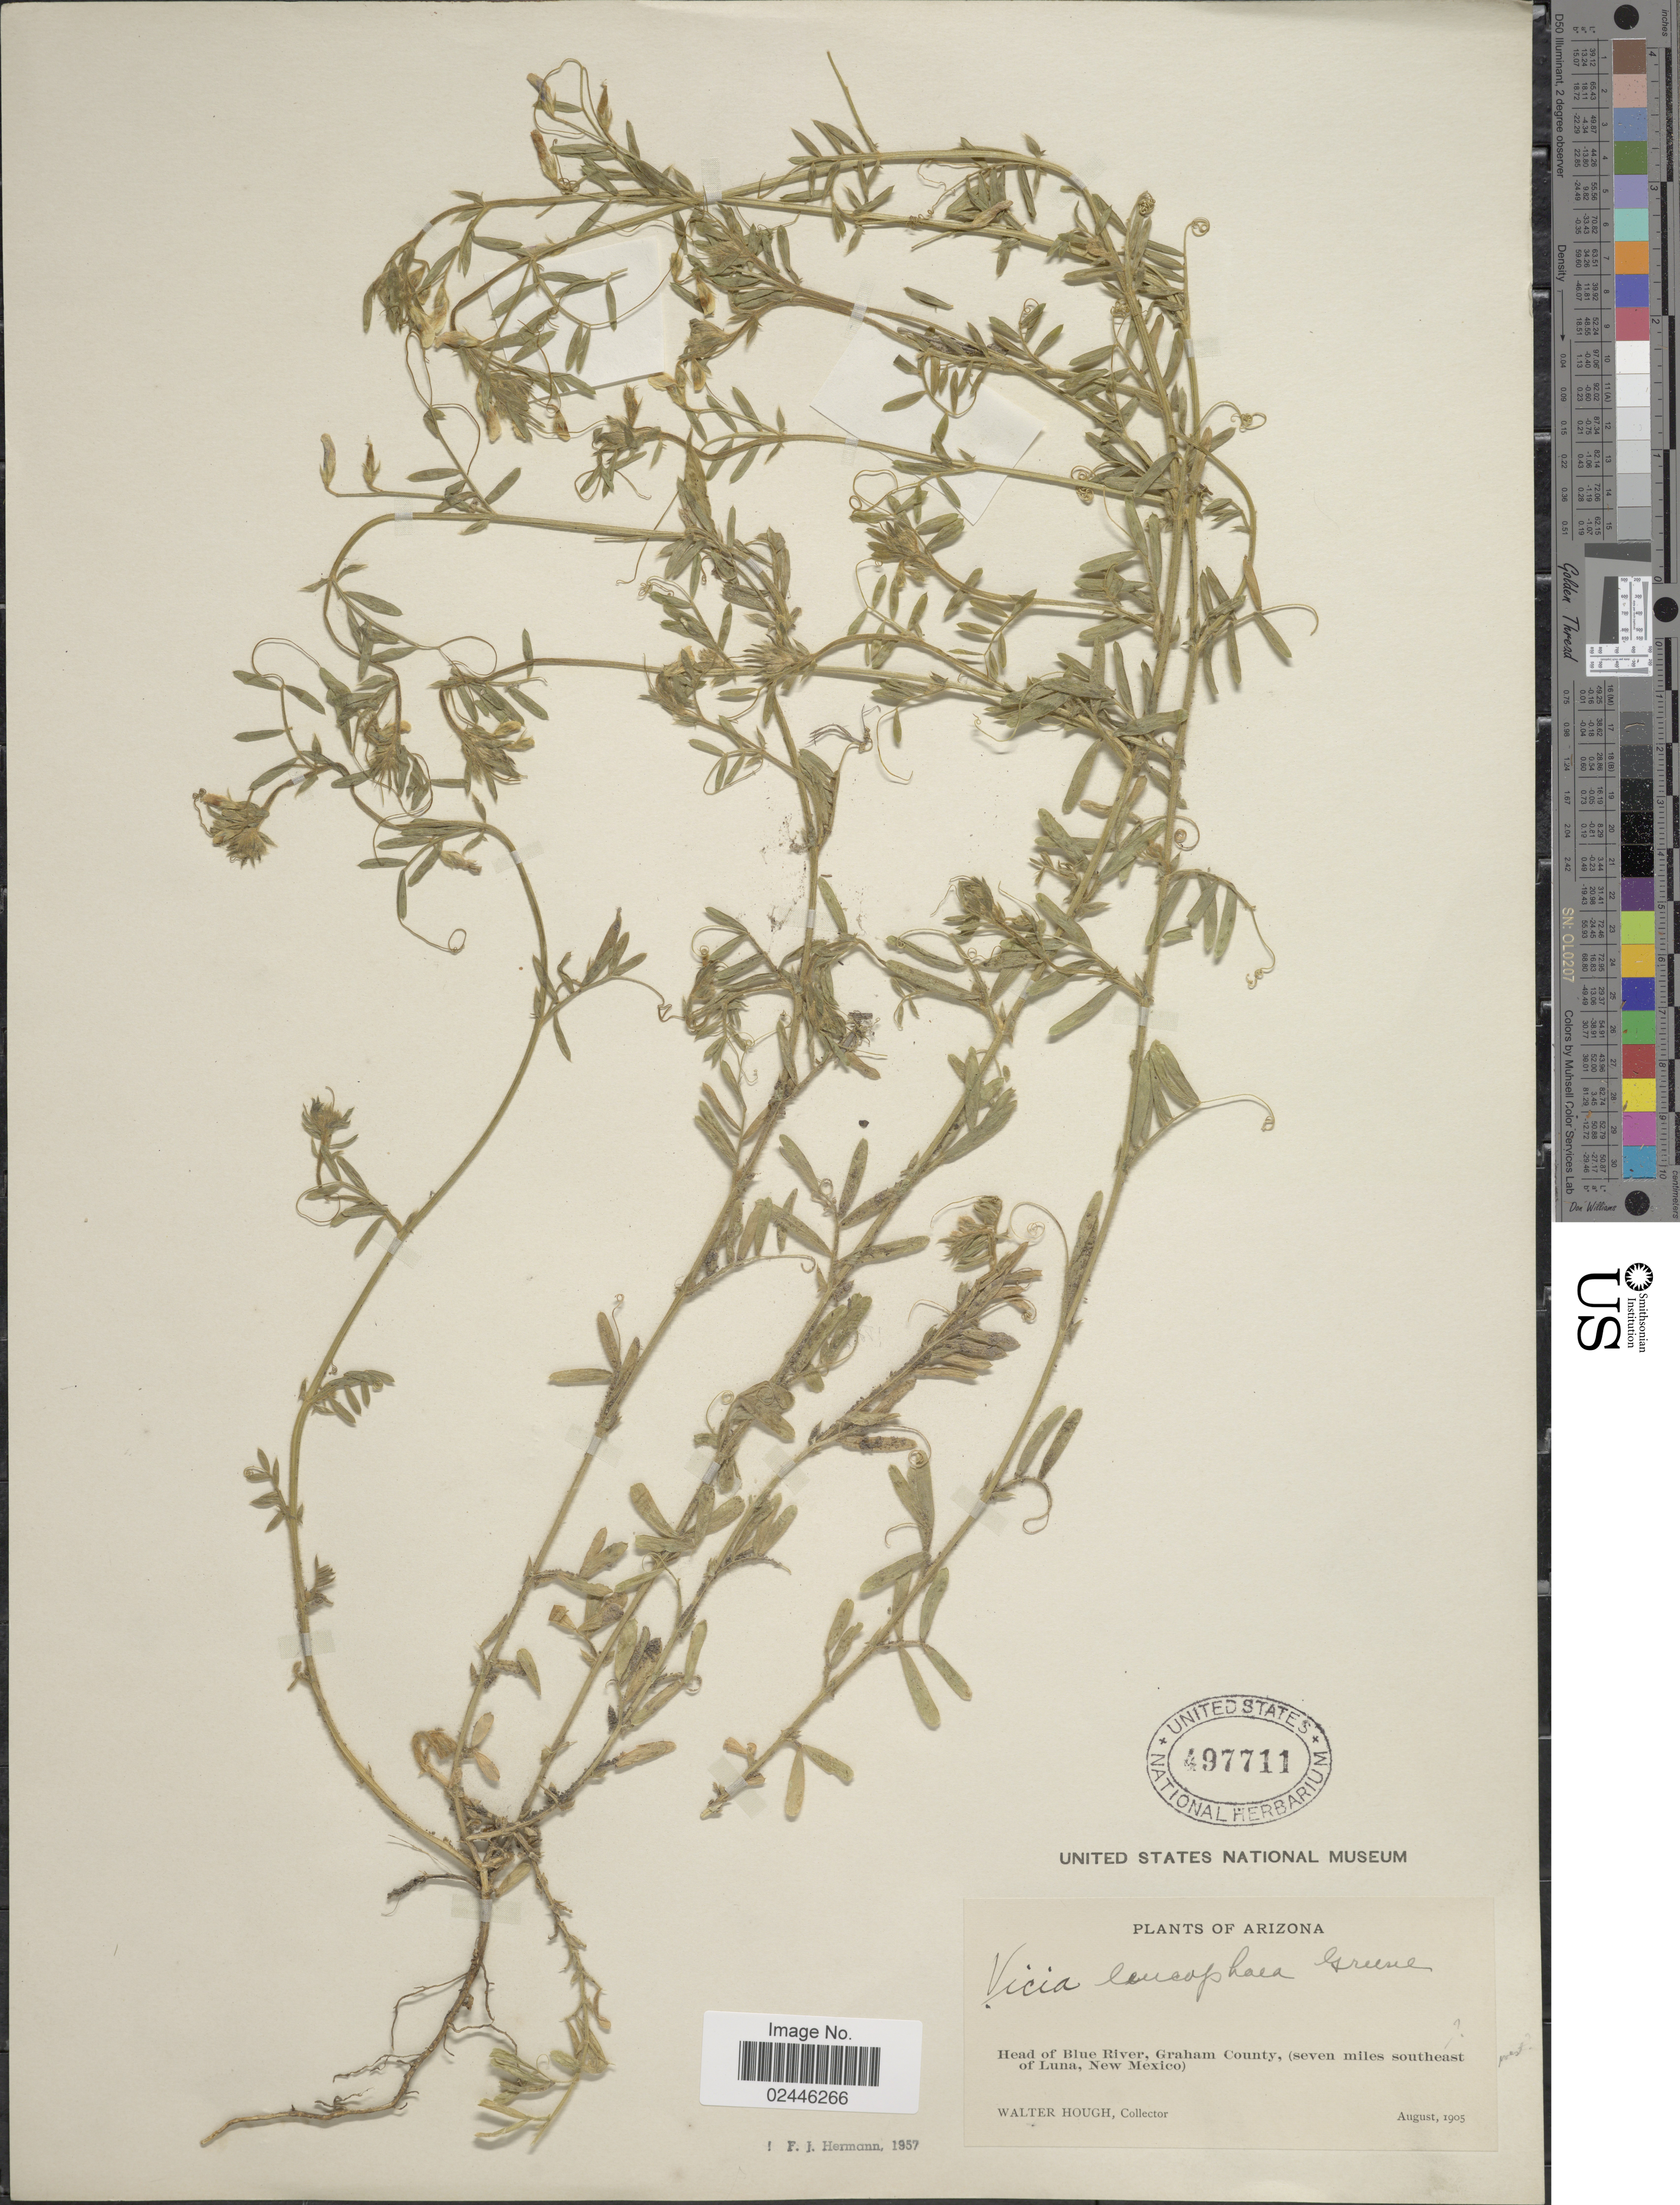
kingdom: Plantae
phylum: Tracheophyta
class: Magnoliopsida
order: Fabales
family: Fabaceae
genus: Vicia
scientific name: Vicia leucophaea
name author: Greene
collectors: W. Hough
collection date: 1905-08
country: United States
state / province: Arizona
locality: Head of Blue River, Graham County, (seven miles southeast of Luna, New Mexico)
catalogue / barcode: US 497711